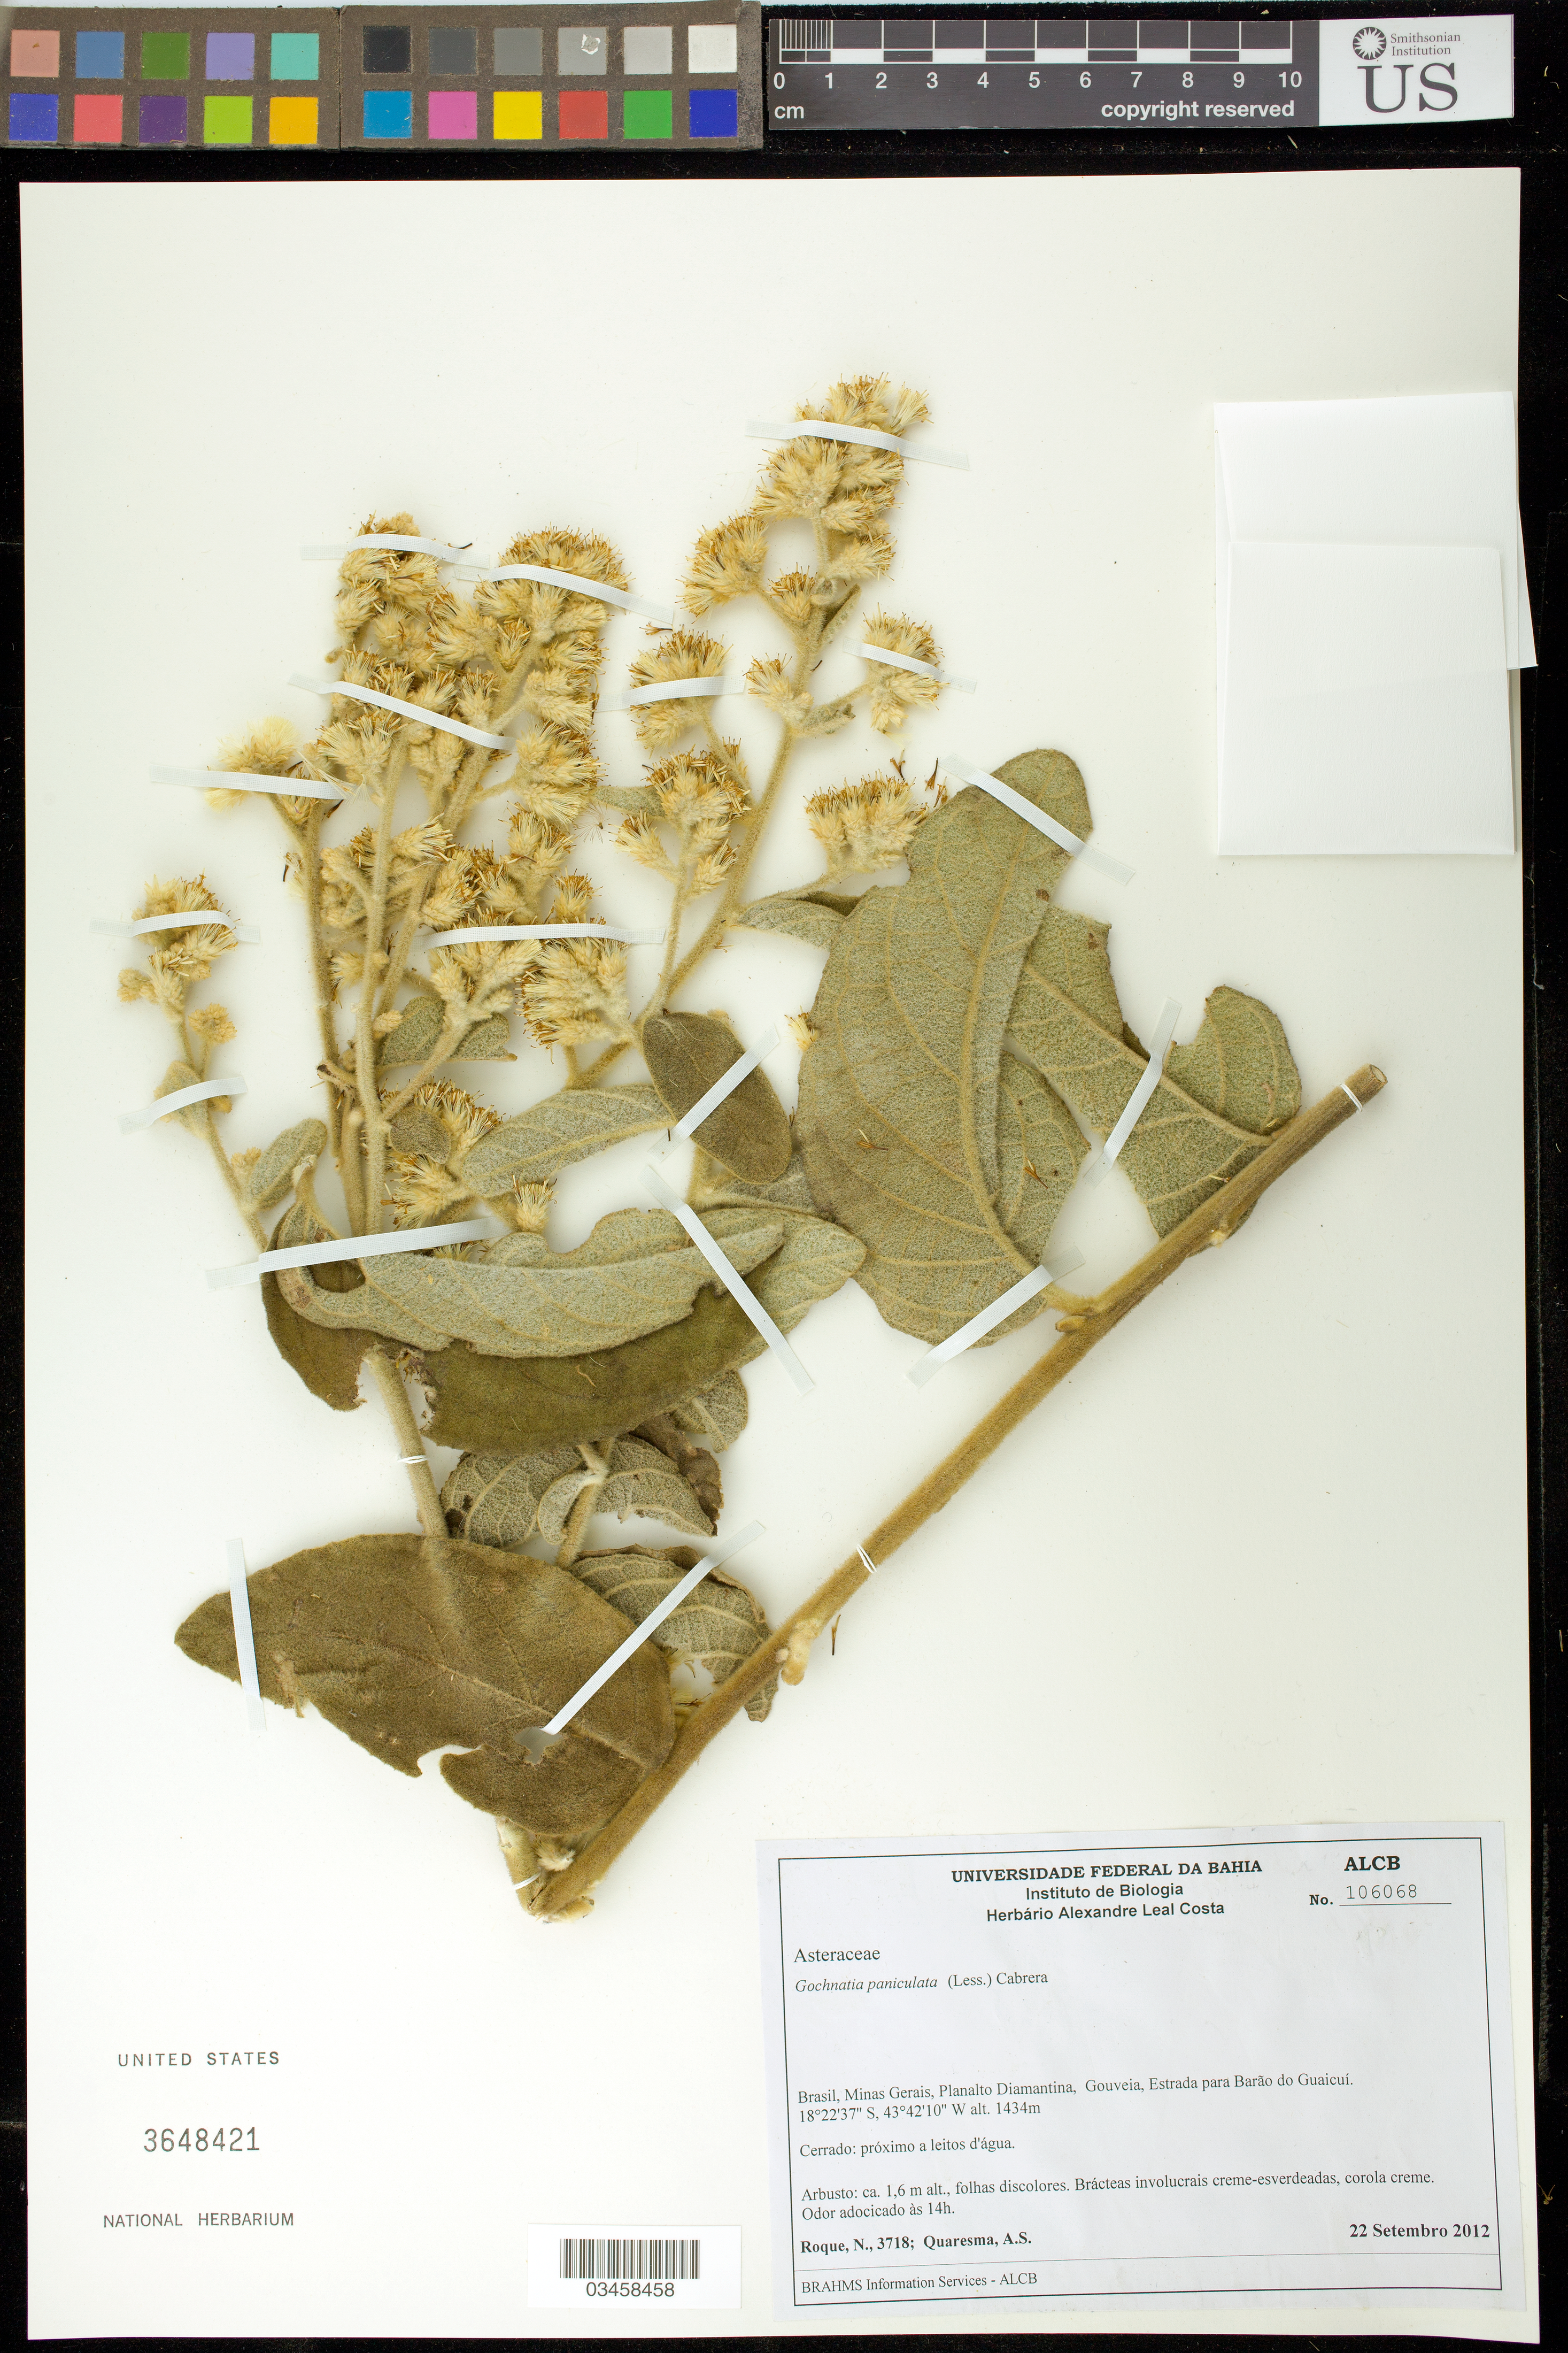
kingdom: Plantae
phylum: Tracheophyta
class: Magnoliopsida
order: Asterales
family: Asteraceae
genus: Moquiniastrum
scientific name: Moquiniastrum paniculatum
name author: (Less.) G. Sancho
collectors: N. Roque & A. Quaresma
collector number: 3718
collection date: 2012-09-22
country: Brazil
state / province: Minas Gerais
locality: Planalto Diamantina, Gouveia, Estrada para Barão do Guaicui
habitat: Cerrado; proximo a leitos d'agua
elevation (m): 1434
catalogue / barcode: US 3648421